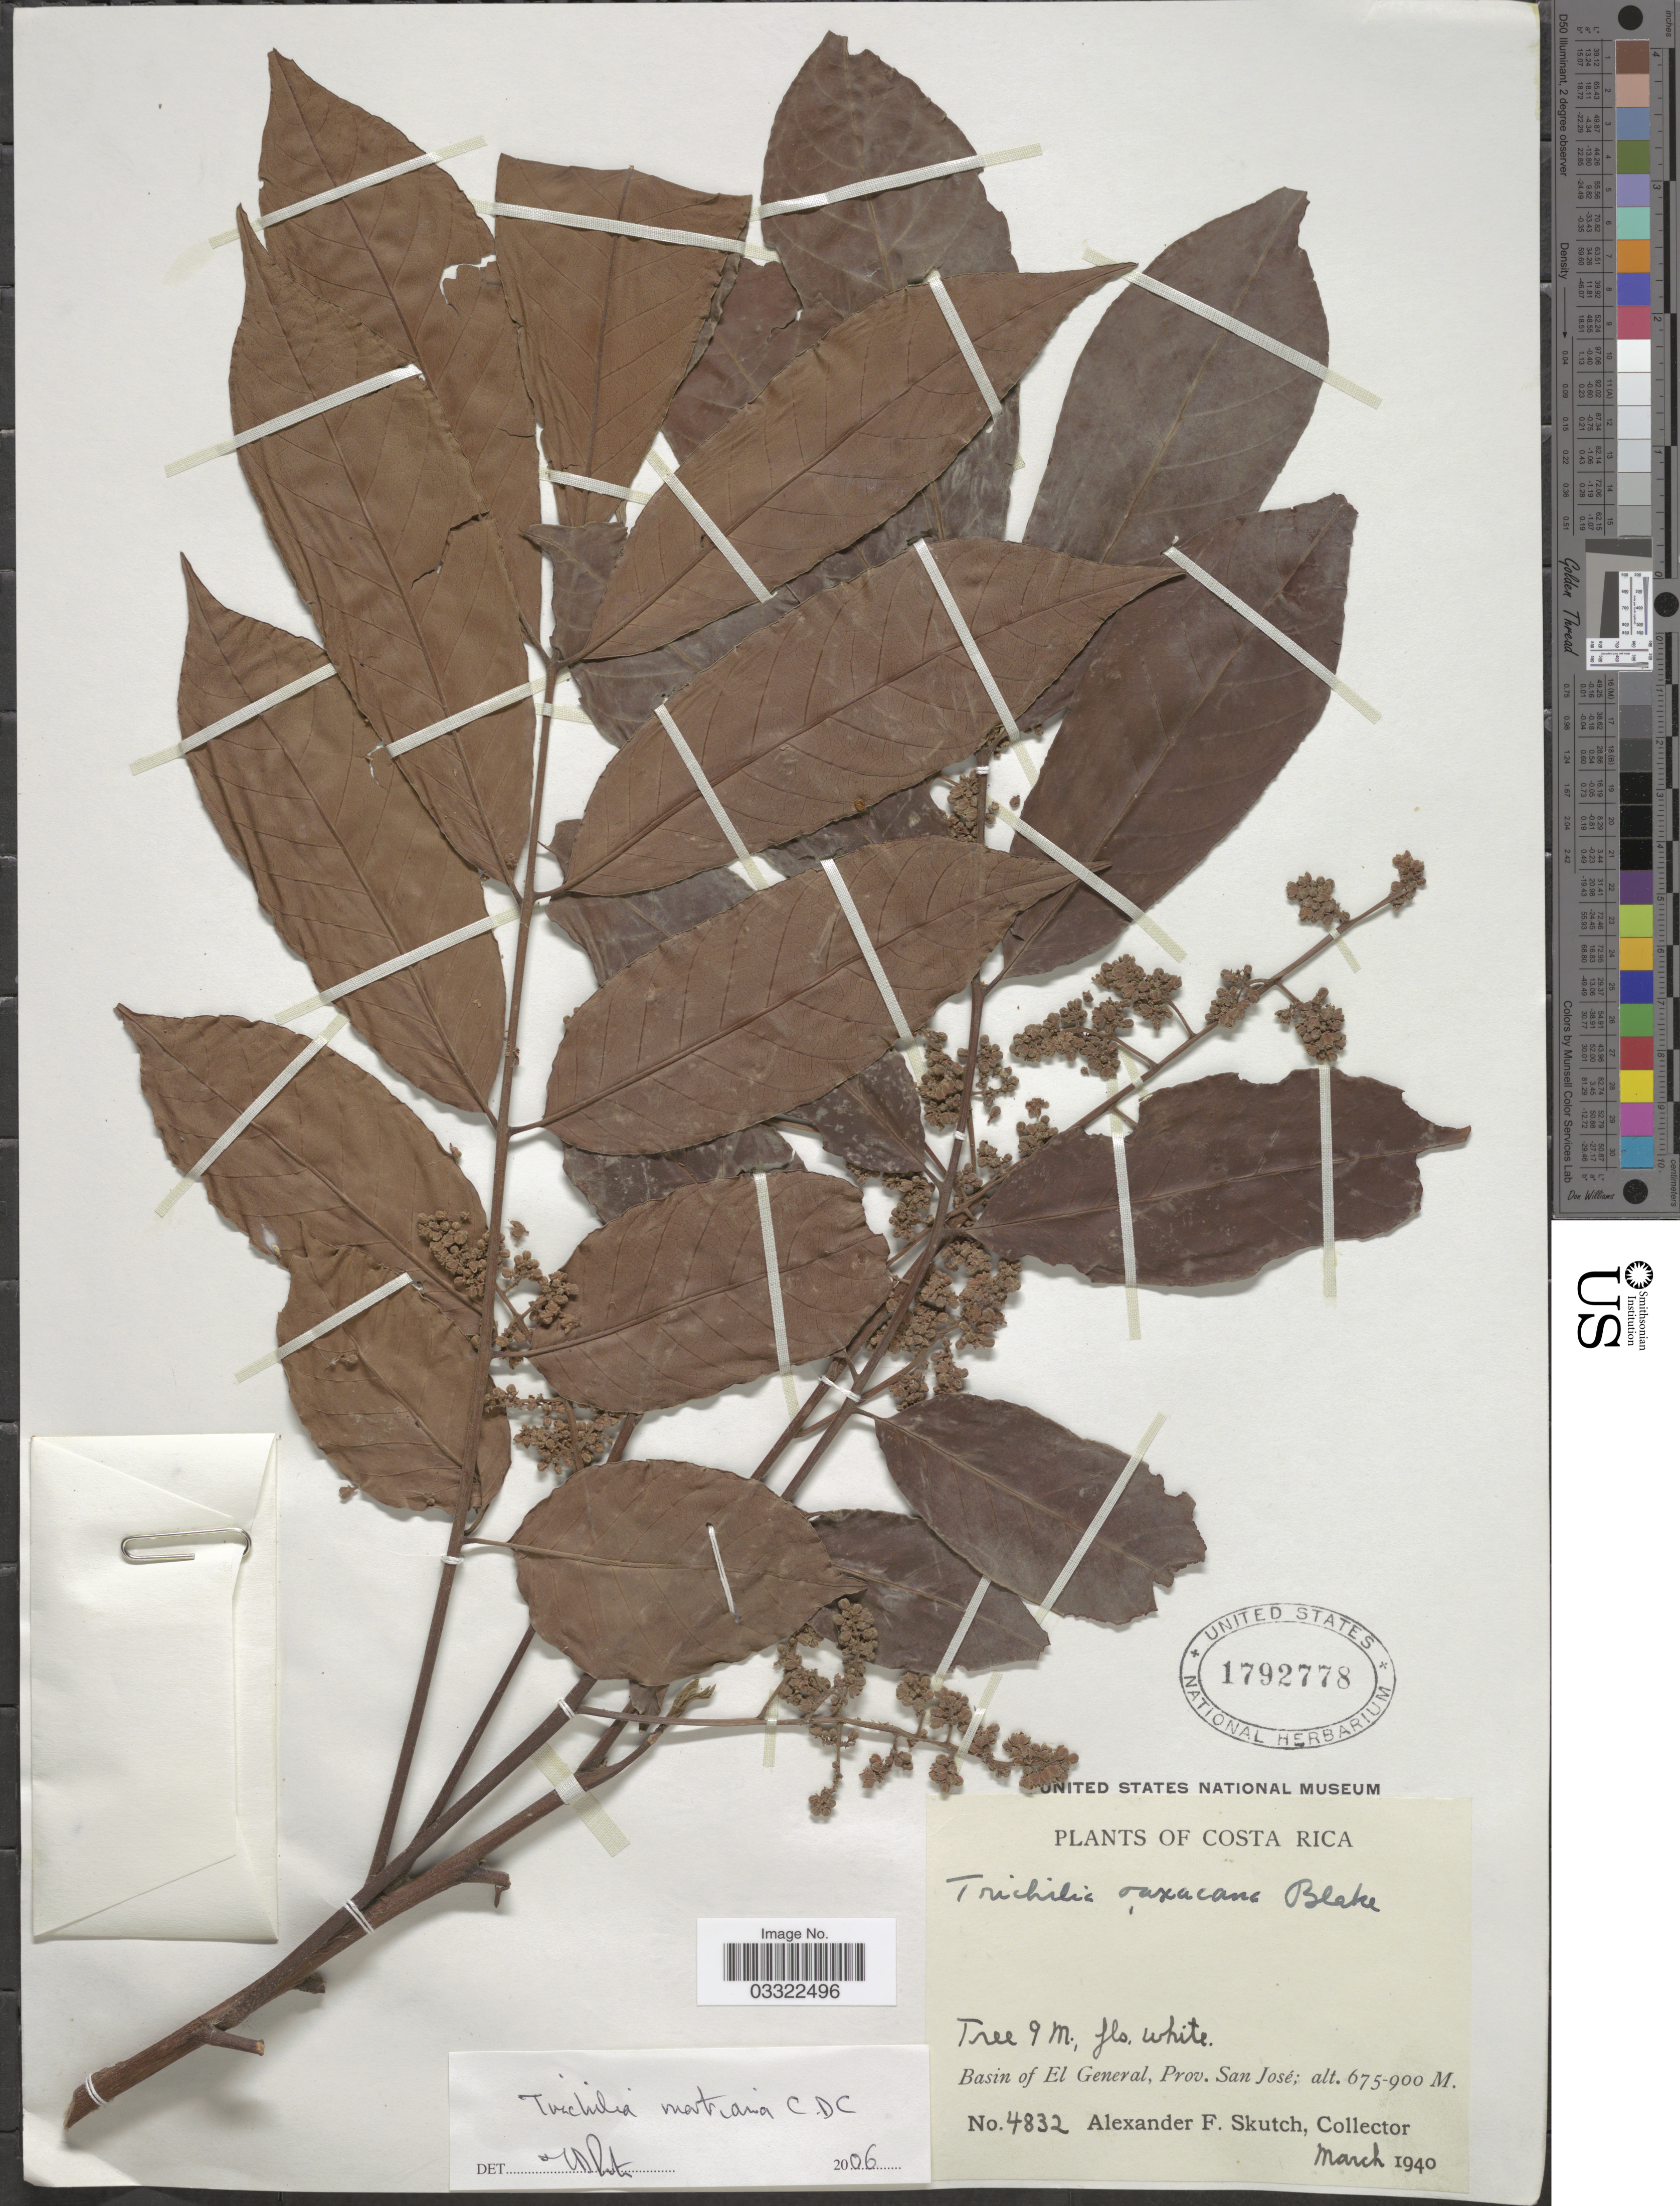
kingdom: Plantae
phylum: Tracheophyta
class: Magnoliopsida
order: Sapindales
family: Meliaceae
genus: Trichilia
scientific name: Trichilia martiana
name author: C. DC.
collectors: A. F. Skutch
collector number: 4832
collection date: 1940-03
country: Costa Rica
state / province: San José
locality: Basin of El General.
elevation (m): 675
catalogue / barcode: US 1792778